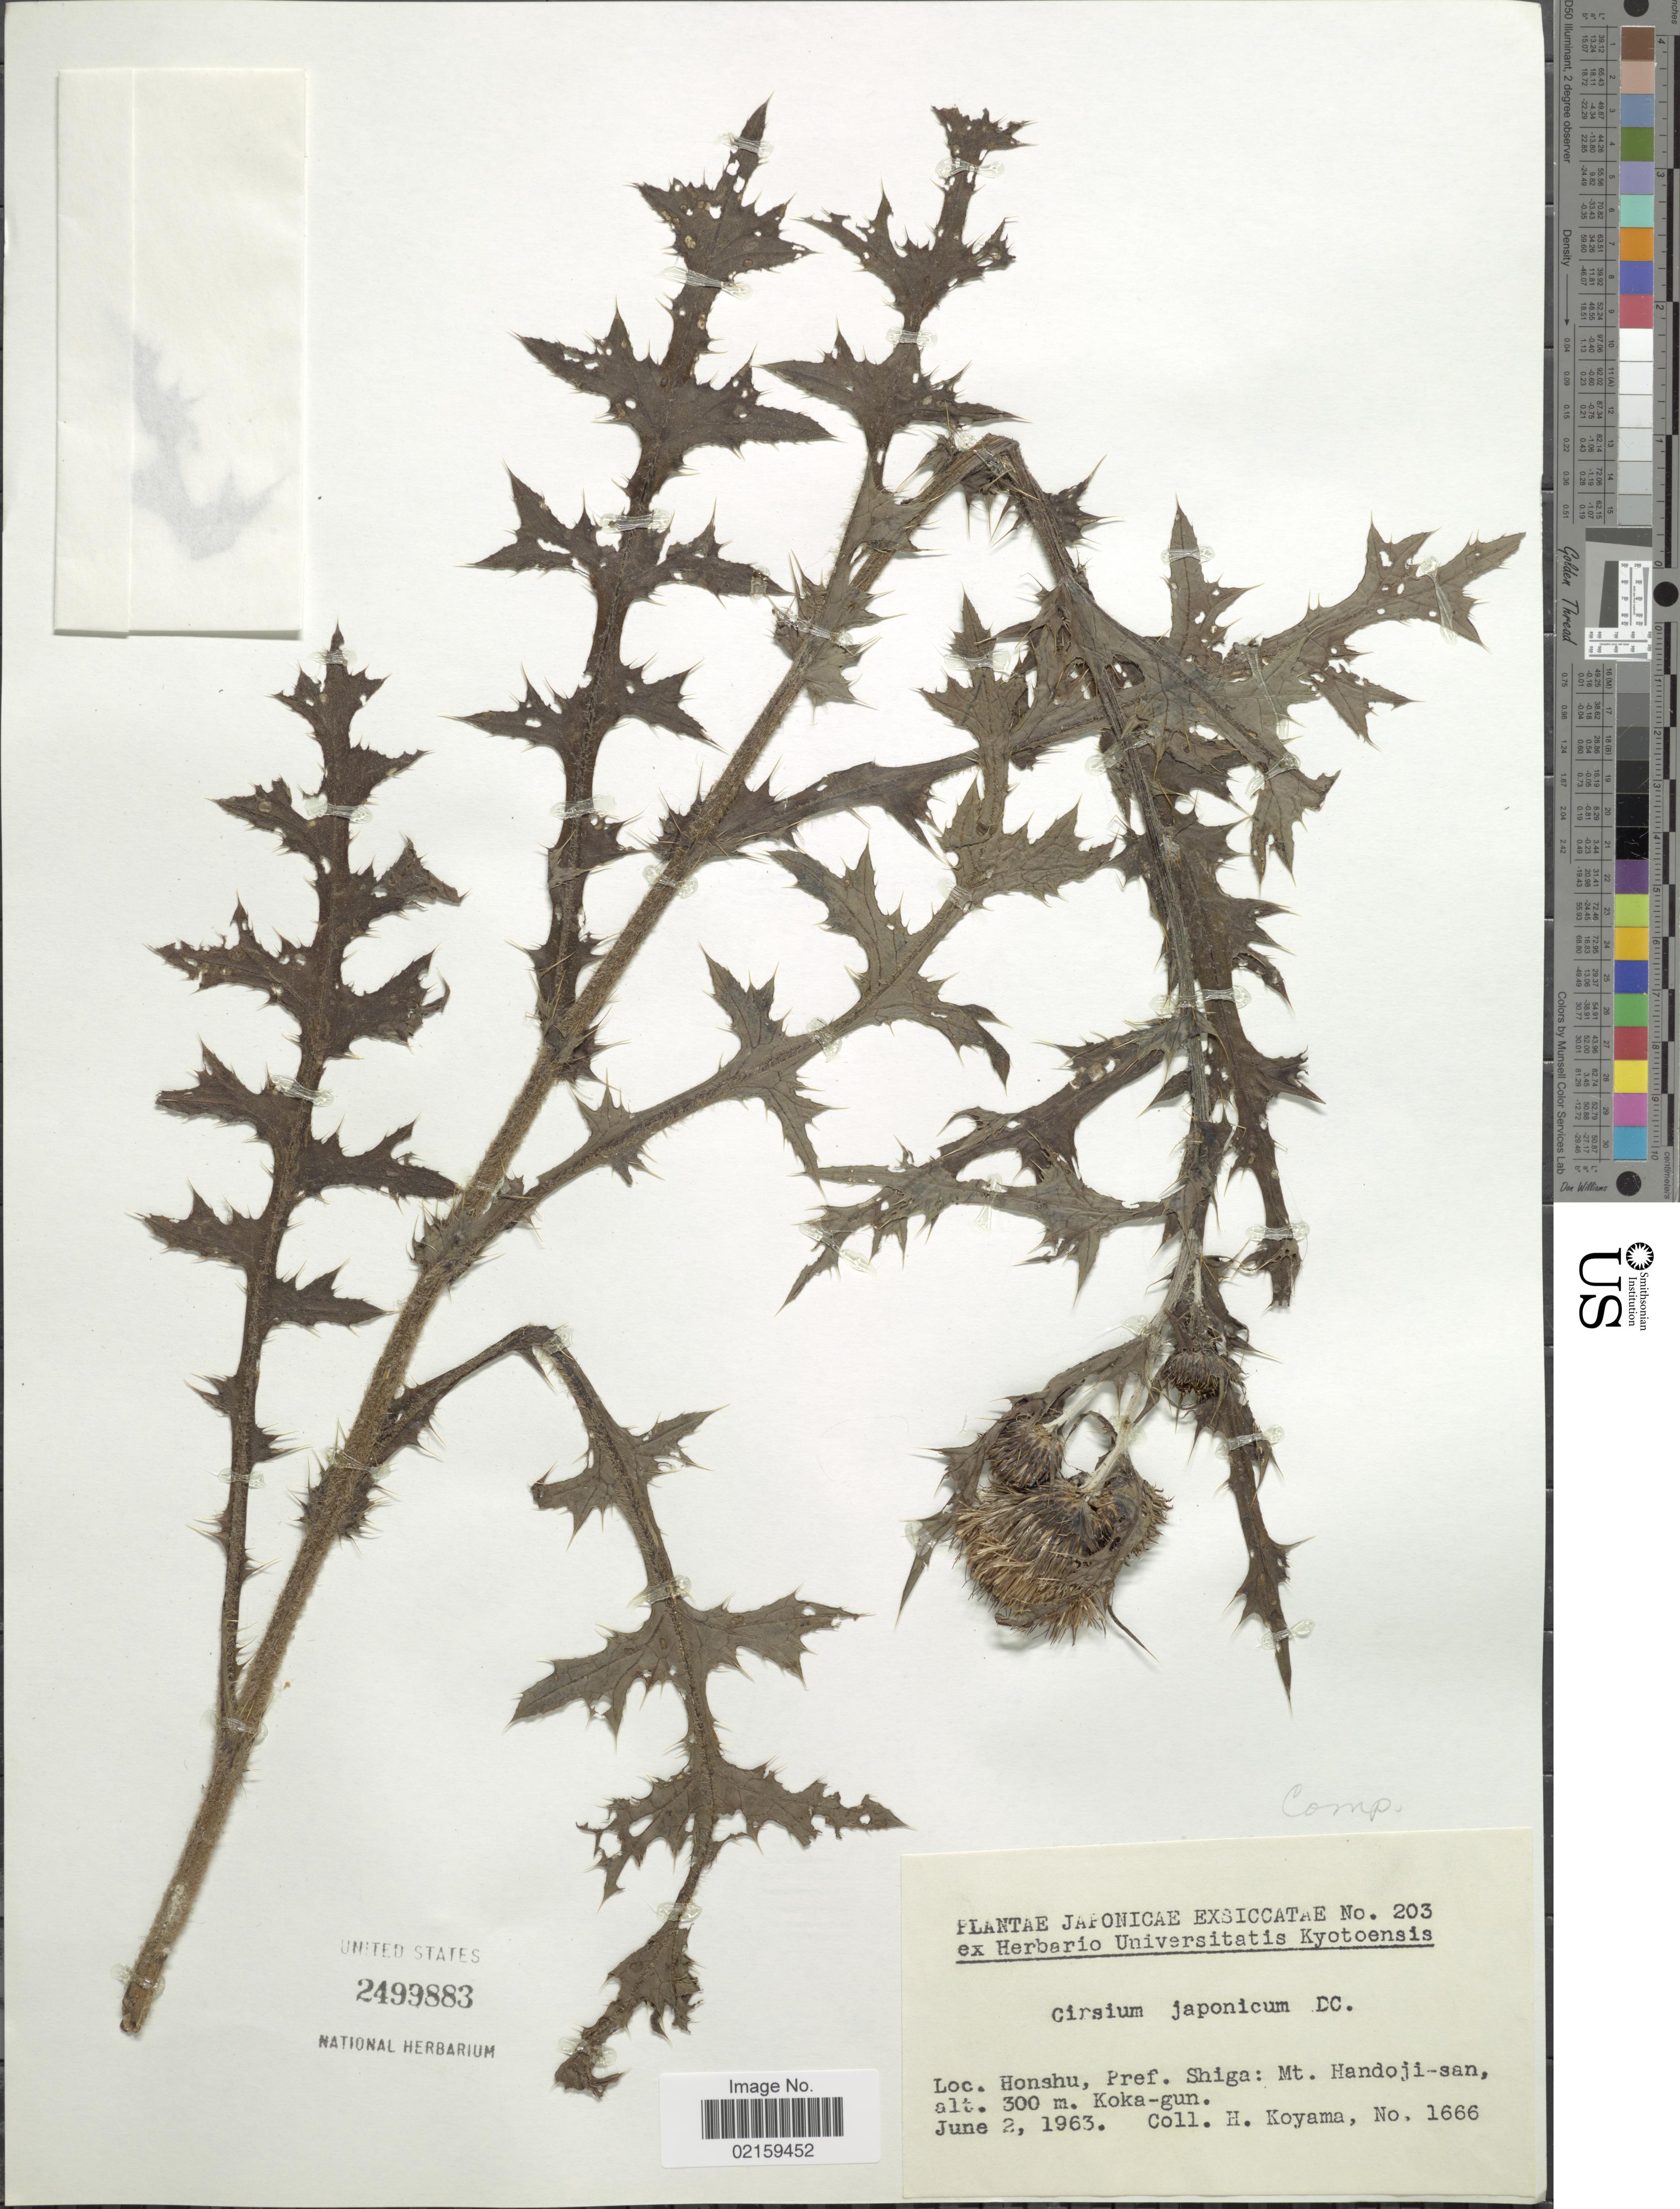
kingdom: Plantae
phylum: Tracheophyta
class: Magnoliopsida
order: Asterales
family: Asteraceae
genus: Cirsium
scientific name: Cirsium japonicum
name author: DC.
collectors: H. Koyama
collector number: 1666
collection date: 1963-06-02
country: Japan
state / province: Siga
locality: Honshu, Pref. Shiga: Mt. Handoji-san, Koka-gun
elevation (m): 300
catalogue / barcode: US 2499883